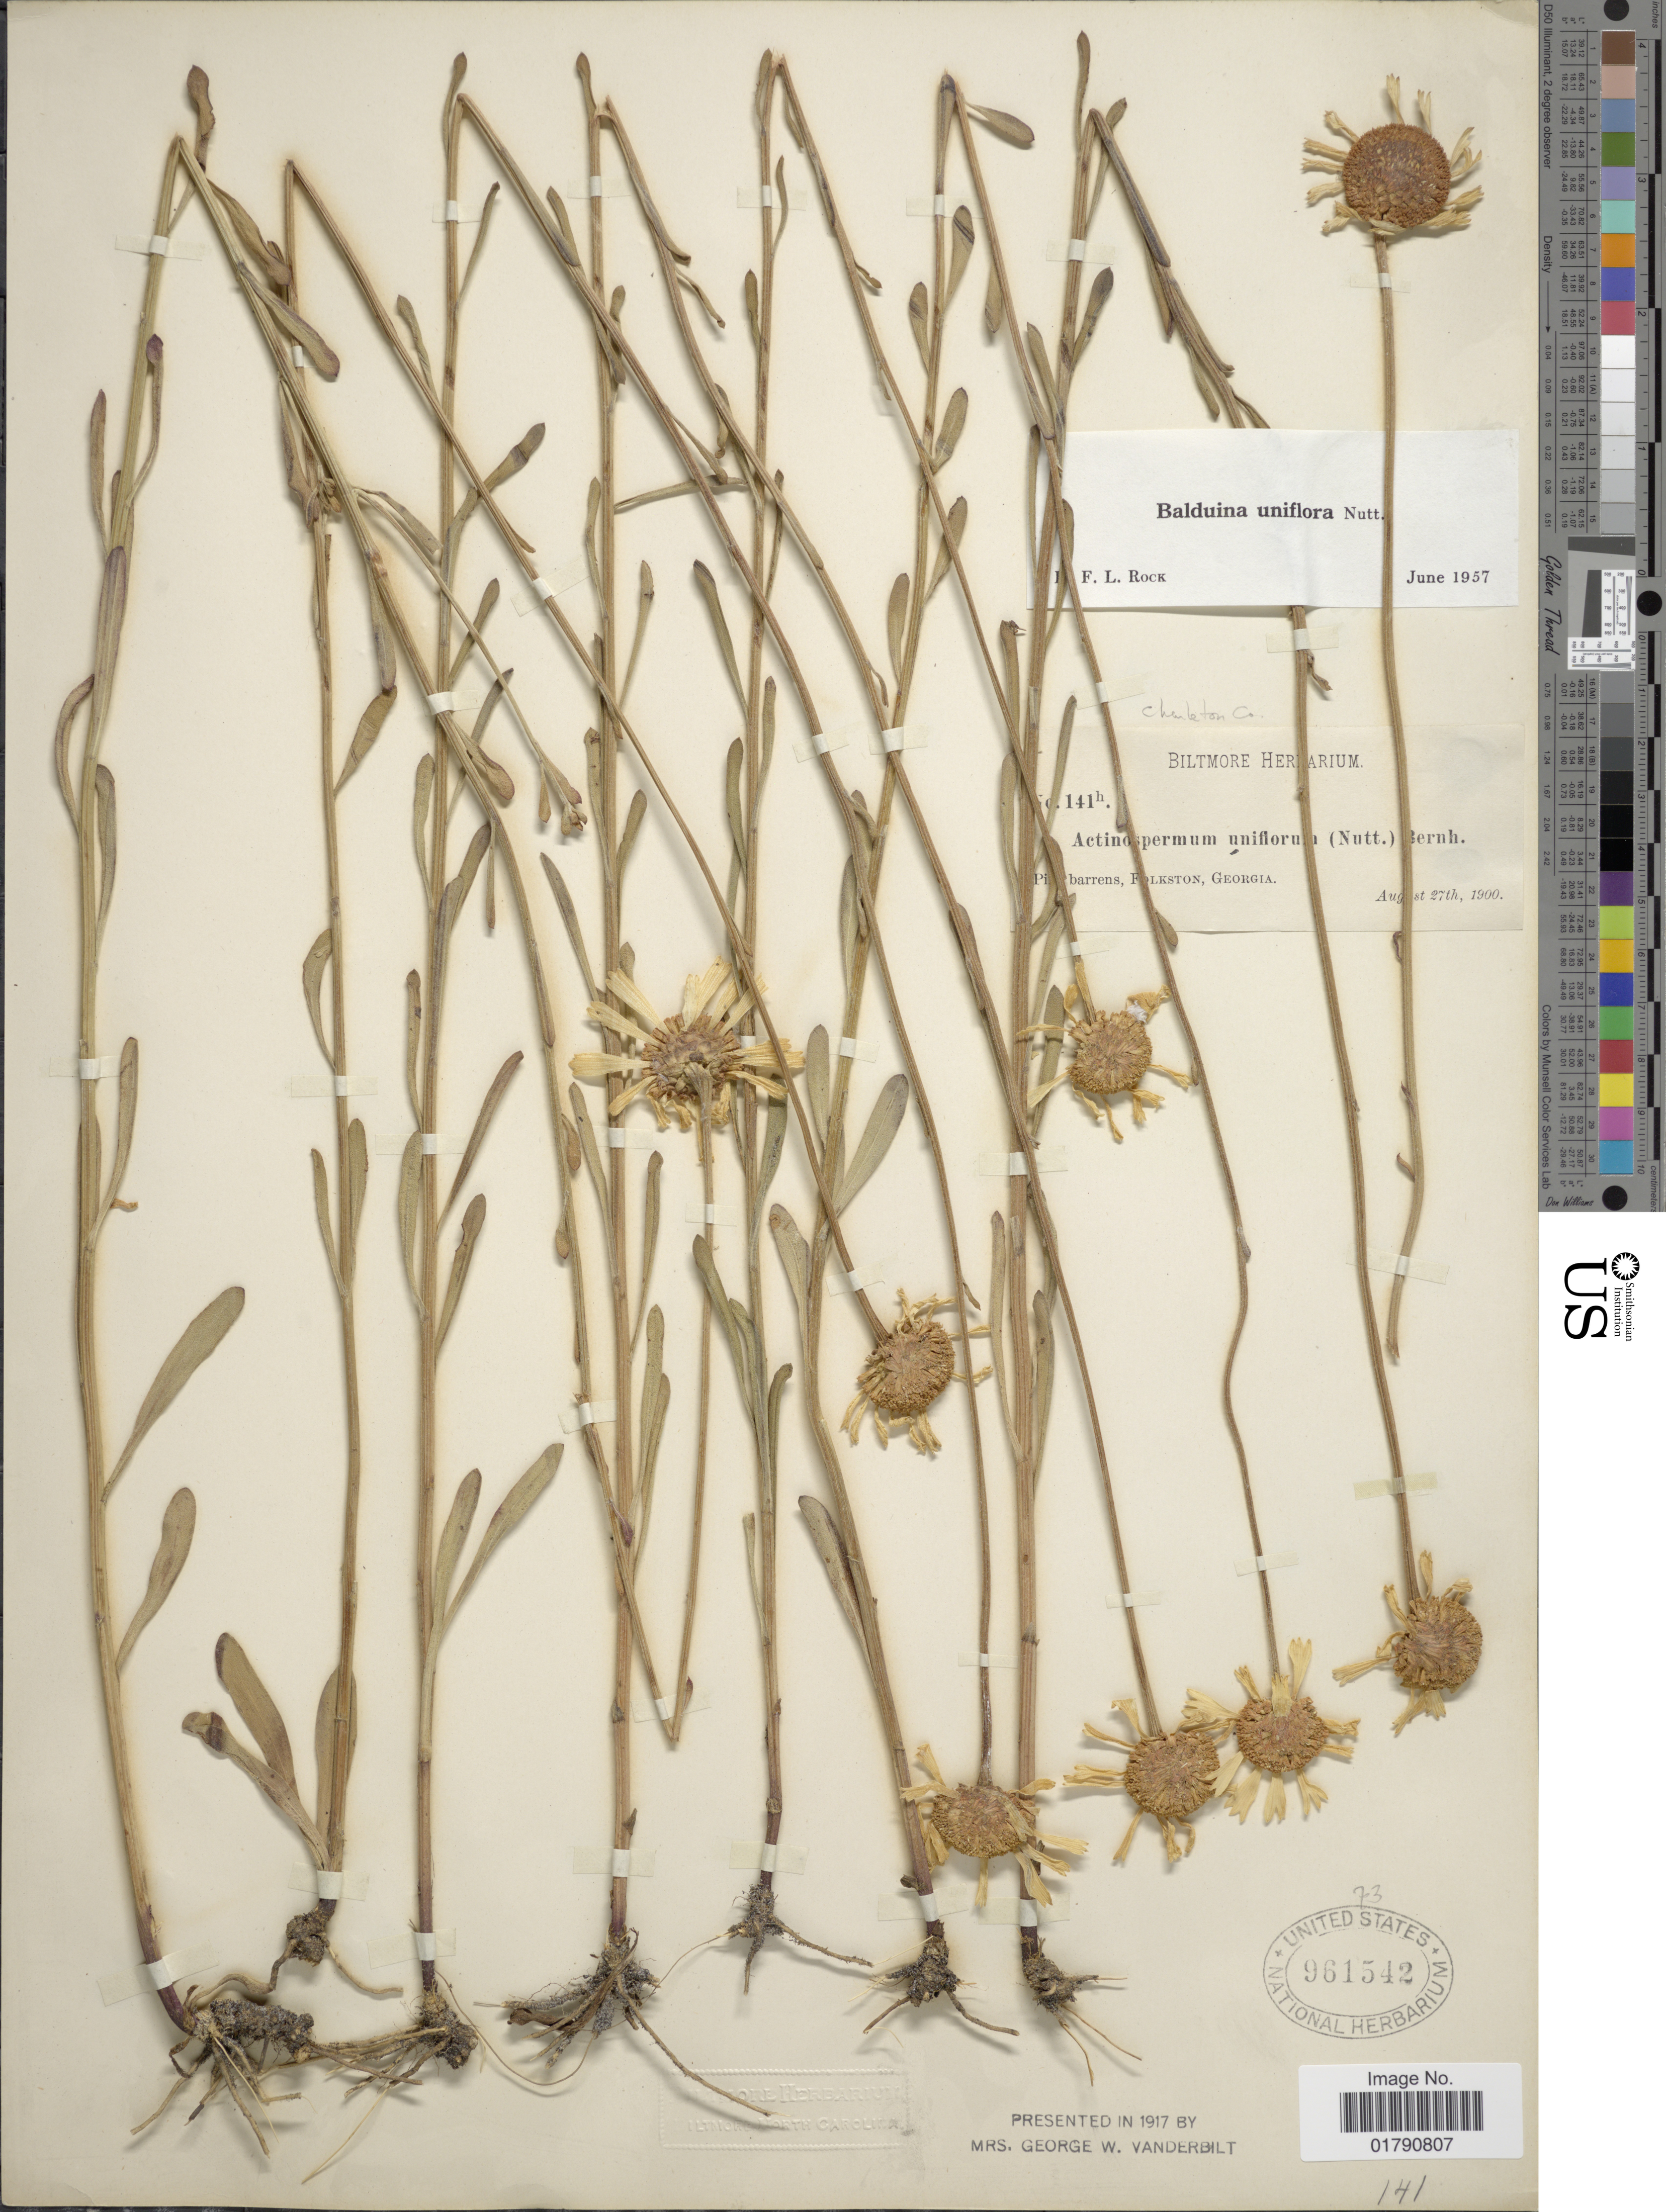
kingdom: Plantae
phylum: Tracheophyta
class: Magnoliopsida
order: Asterales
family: Asteraceae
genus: Balduina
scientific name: Balduina uniflora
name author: Nutt.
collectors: ex herb. Biltmore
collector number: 141h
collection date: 1900-08-27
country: United States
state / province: Georgia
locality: Folkston.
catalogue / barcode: US 961542